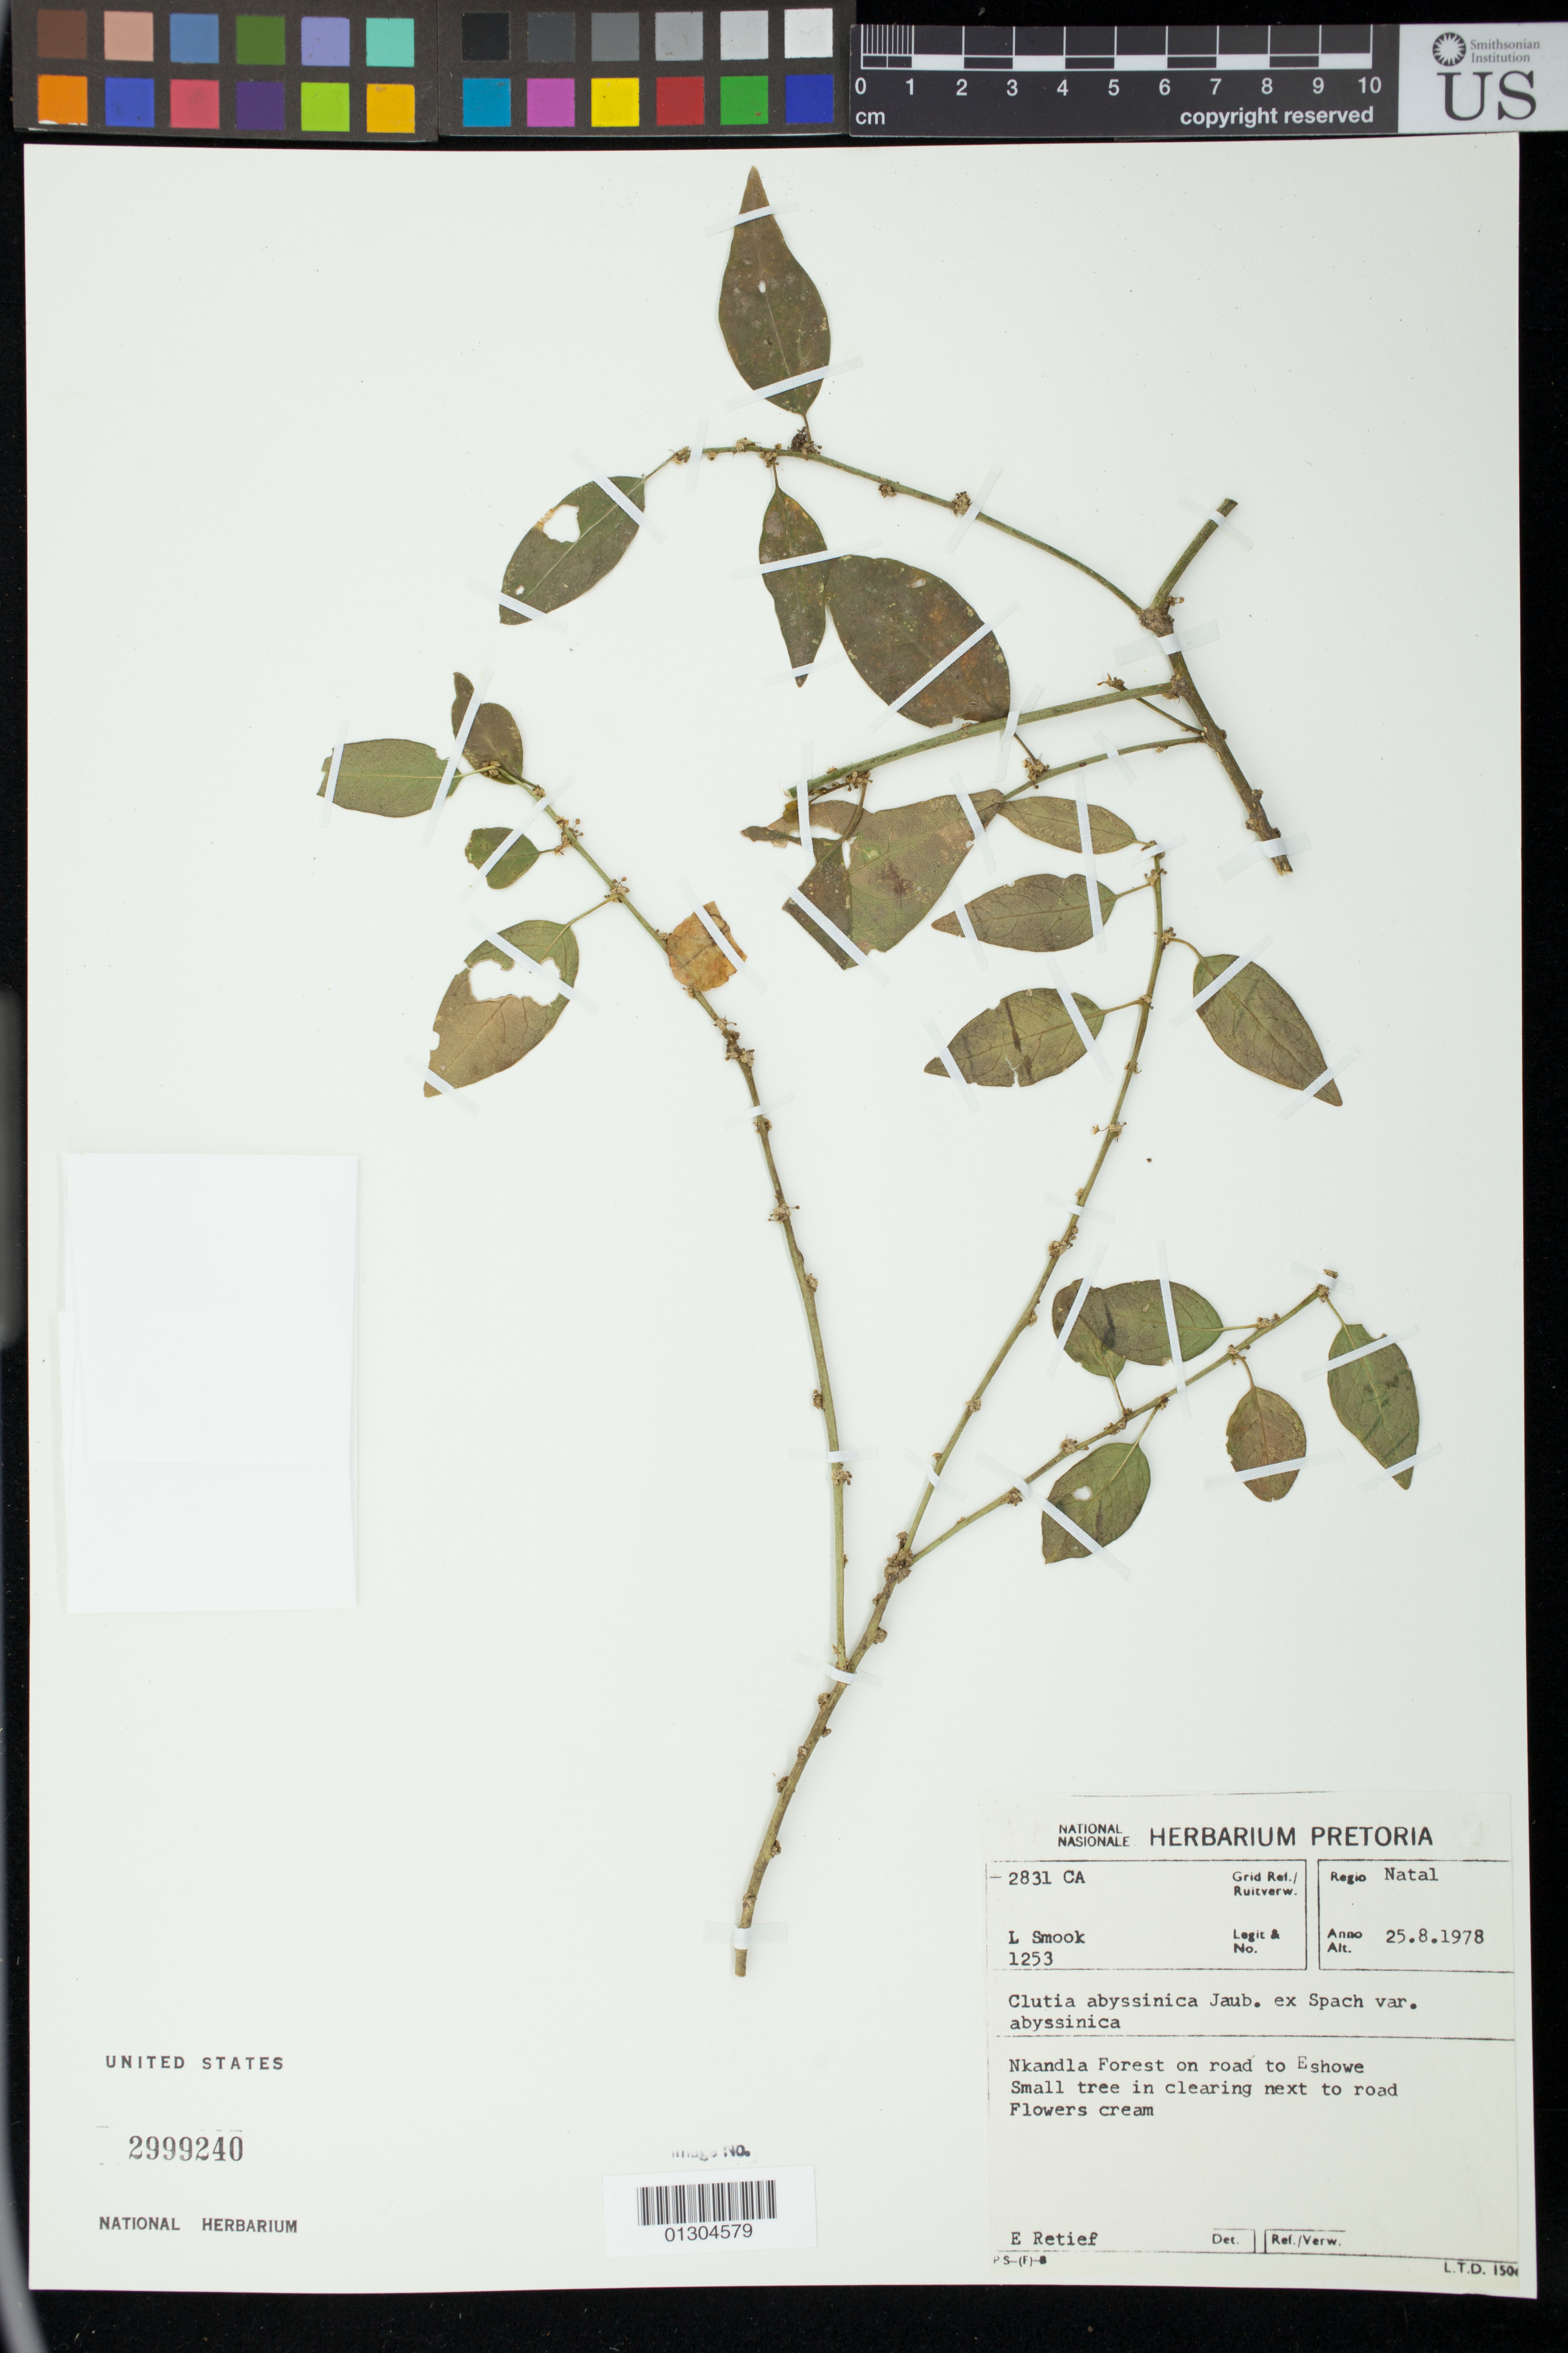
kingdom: Plantae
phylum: Tracheophyta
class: Magnoliopsida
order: Malpighiales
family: Peraceae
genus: Clutia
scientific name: Clutia abyssinica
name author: Jaub. & Spach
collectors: L. Smook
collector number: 1253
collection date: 1978-08-25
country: South Africa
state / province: KwaZulu-Natal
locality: Nkandla Forest on road to Eshowe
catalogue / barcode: US 2999240